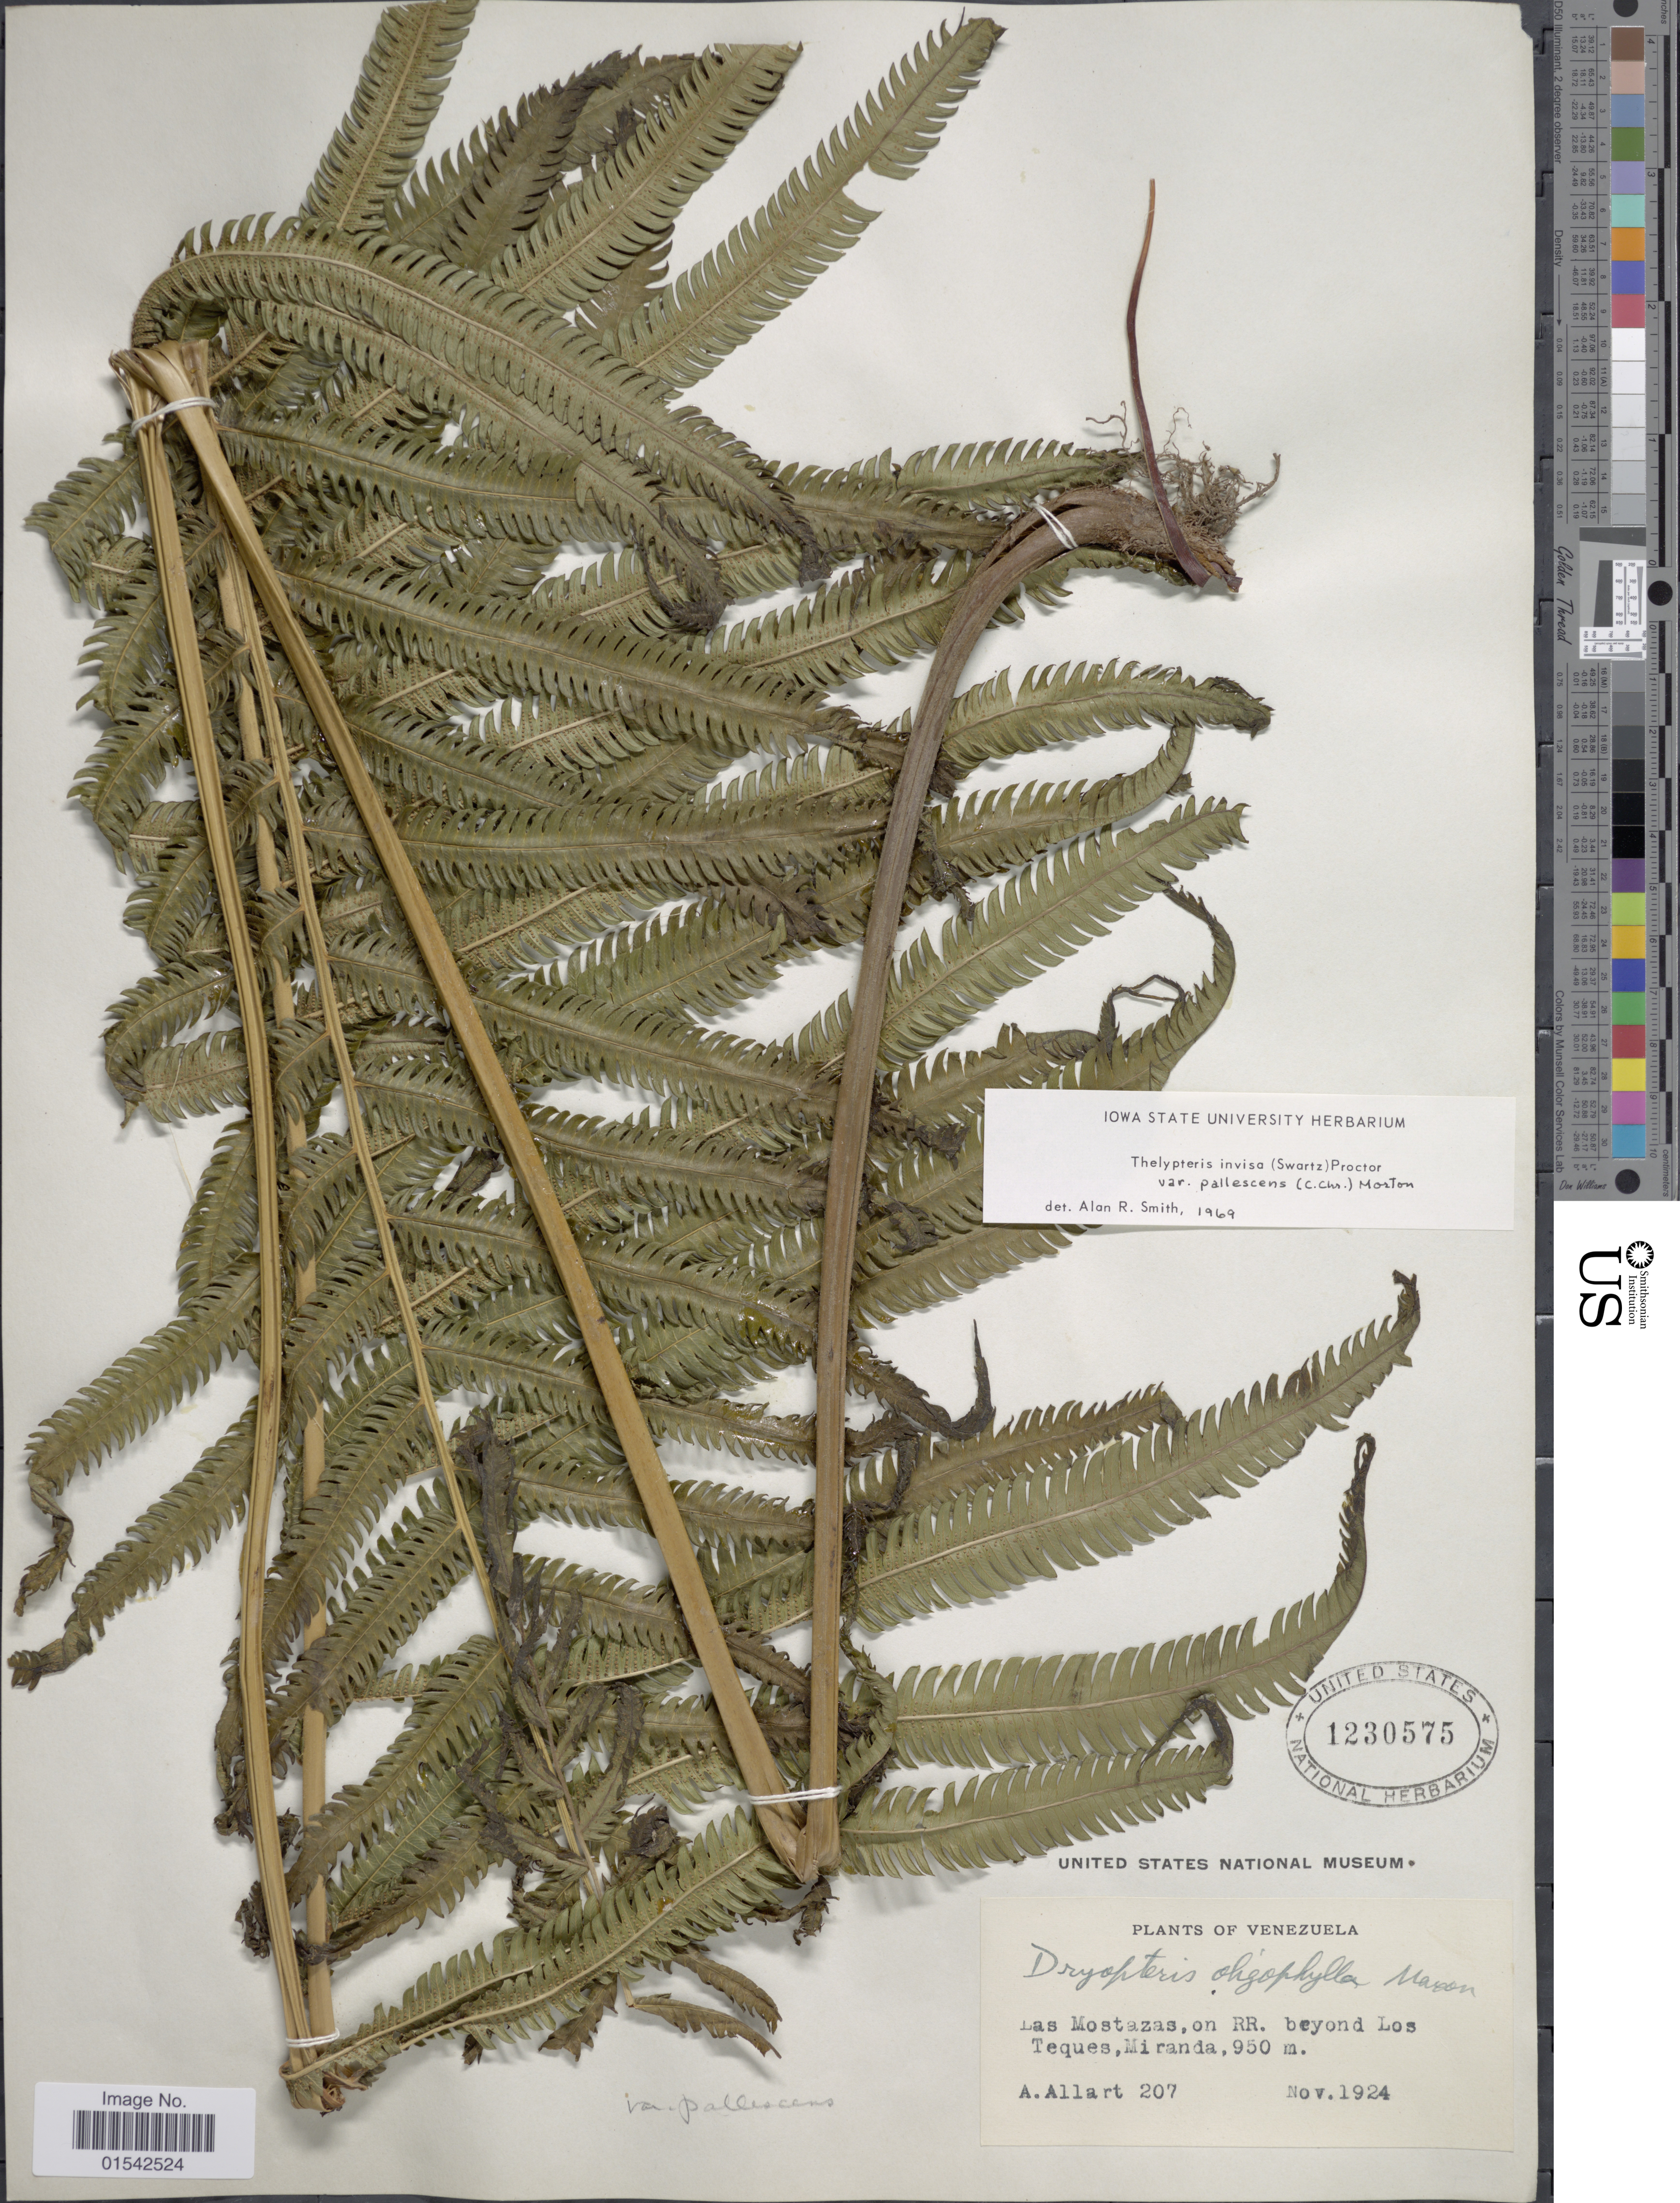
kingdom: Plantae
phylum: Tracheophyta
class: Polypodiopsida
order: Polypodiales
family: Thelypteridaceae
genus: Cyclosorus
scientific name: Cyclosorus grandis (A.R. Sm.) var. pallescens (C. Chr.) comb. ined.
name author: (A.R. Sm.)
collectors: A. Allart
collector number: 207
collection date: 1924-11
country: Venezuela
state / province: Miranda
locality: Las Mostazas, on RR. beyond Los Teques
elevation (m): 950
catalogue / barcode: US 1230575